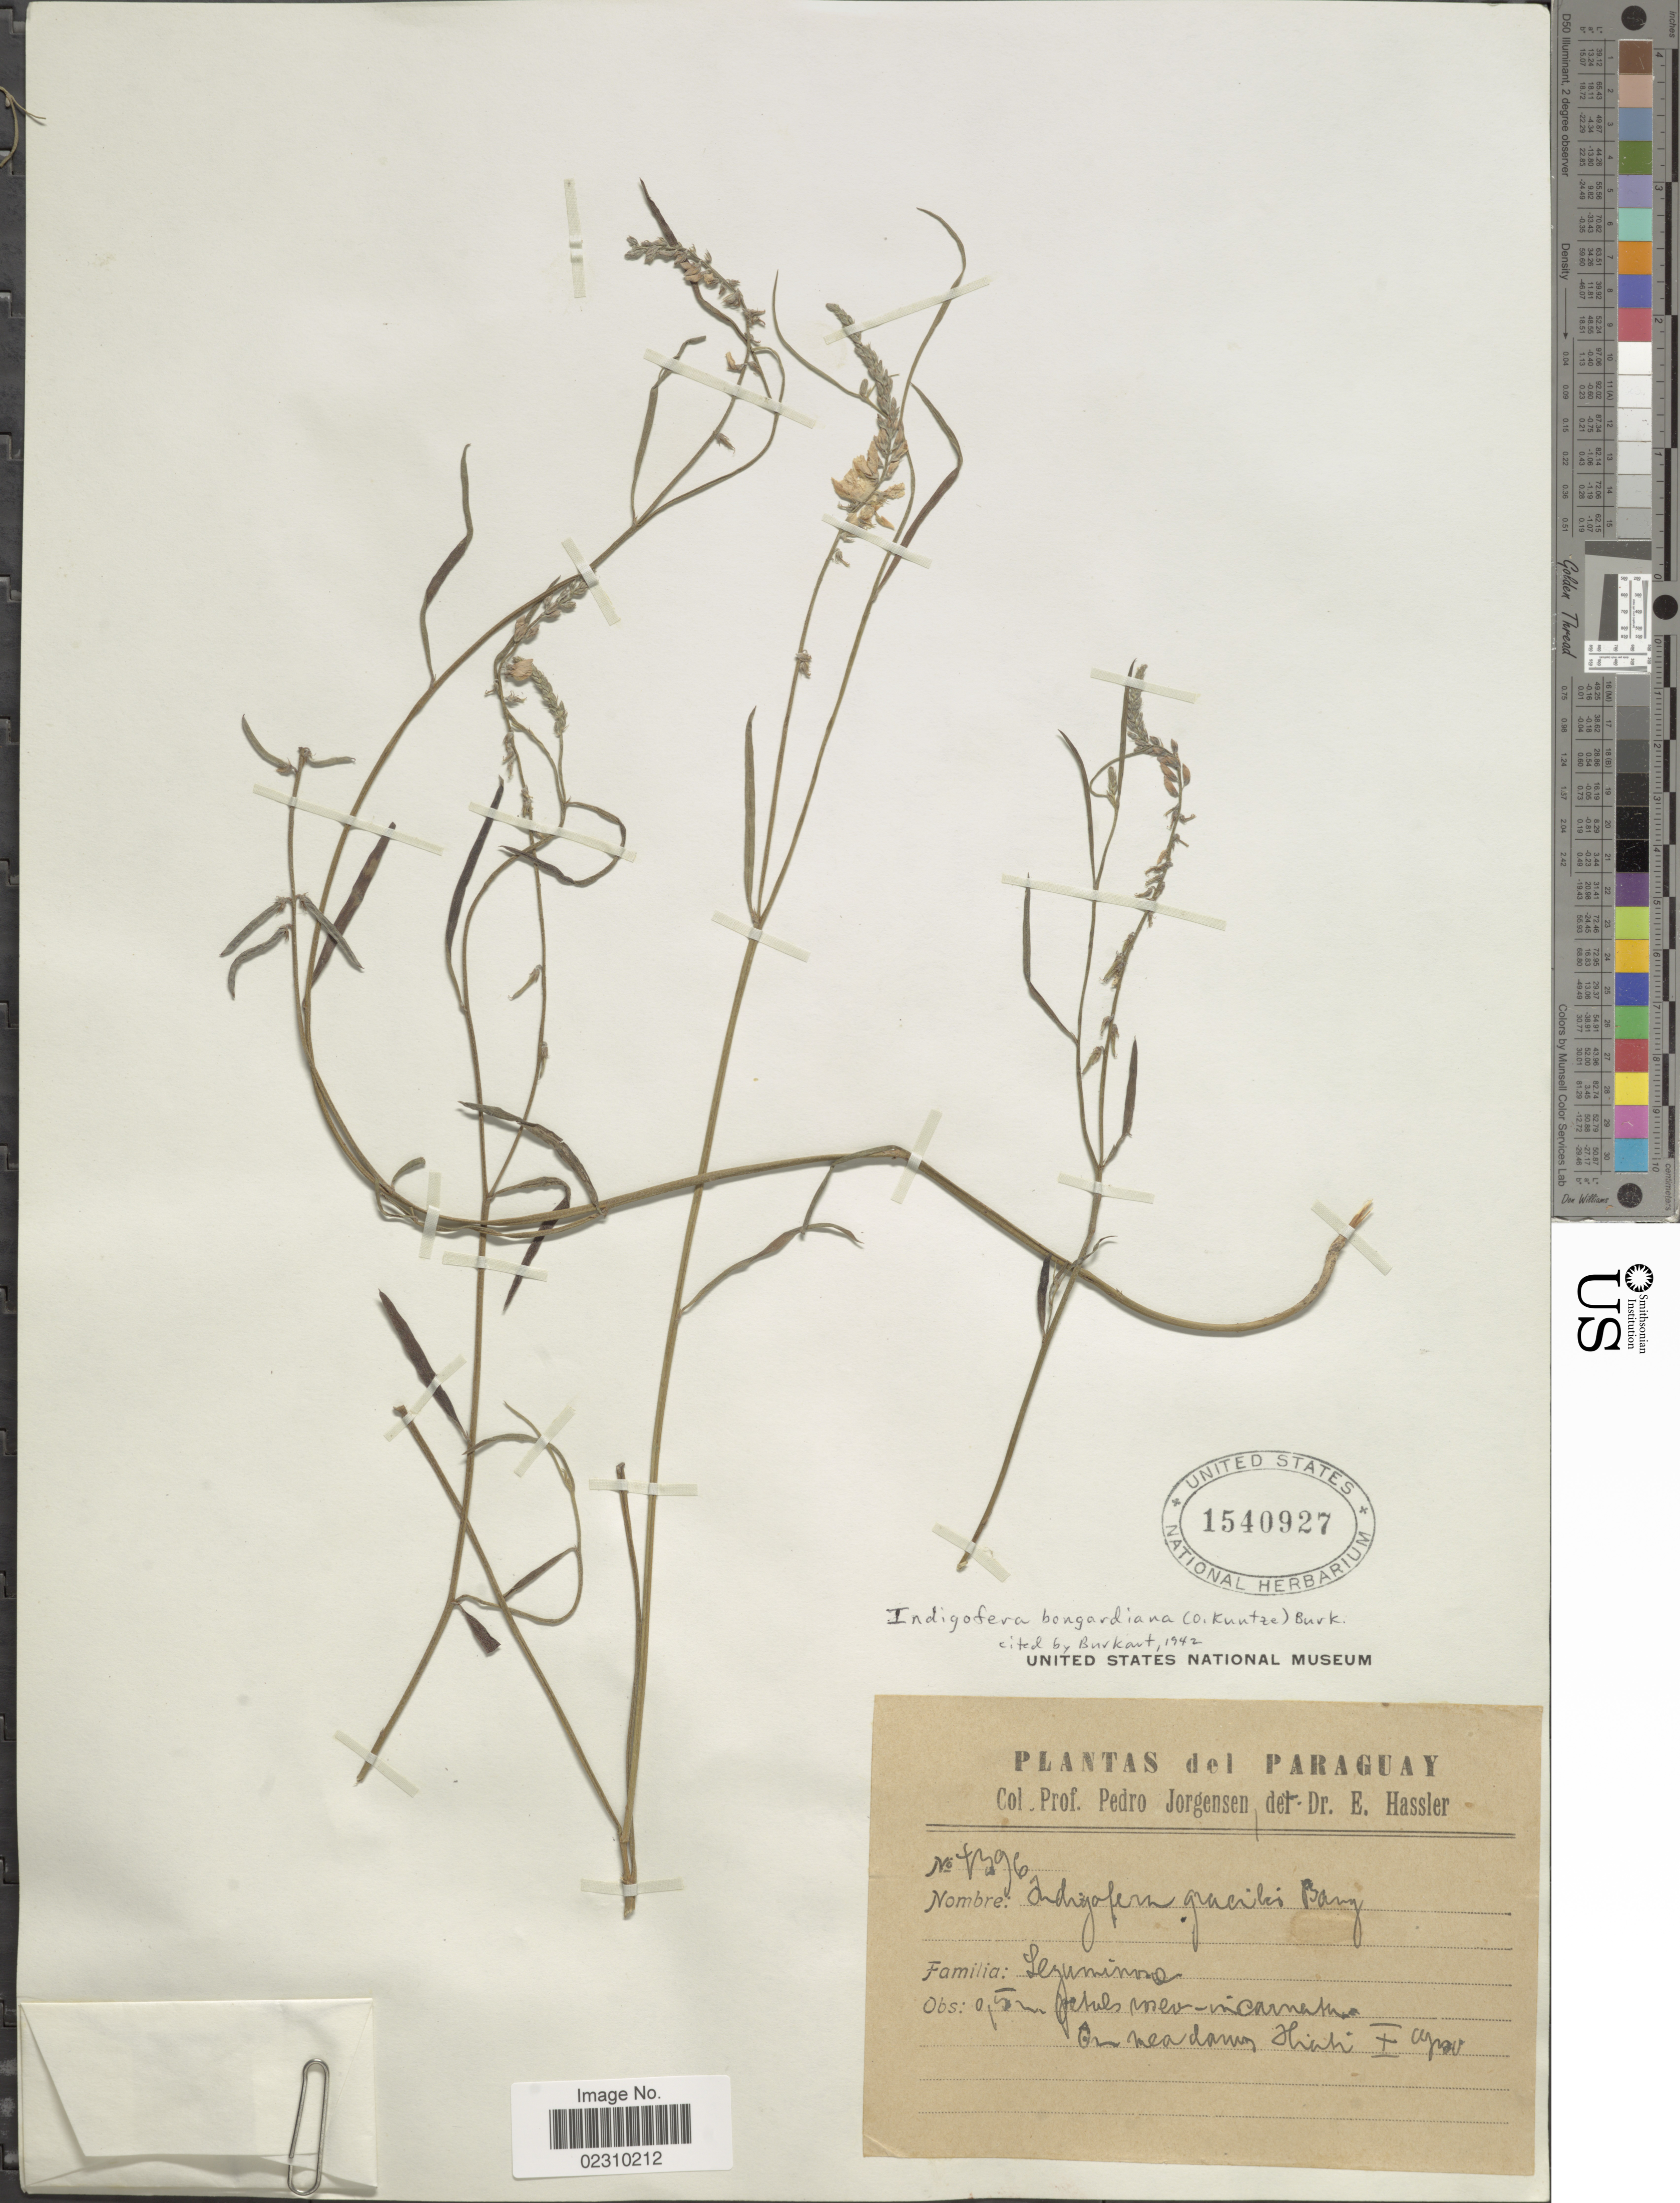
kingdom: Plantae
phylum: Tracheophyta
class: Magnoliopsida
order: Fabales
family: Fabaceae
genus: Indigofera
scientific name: Indigofera bongardiana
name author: (Kuntze) Burkart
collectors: P. Jörgensen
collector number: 1396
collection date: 1930-10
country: Paraguay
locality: On meadows Hiati.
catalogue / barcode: US 1540927